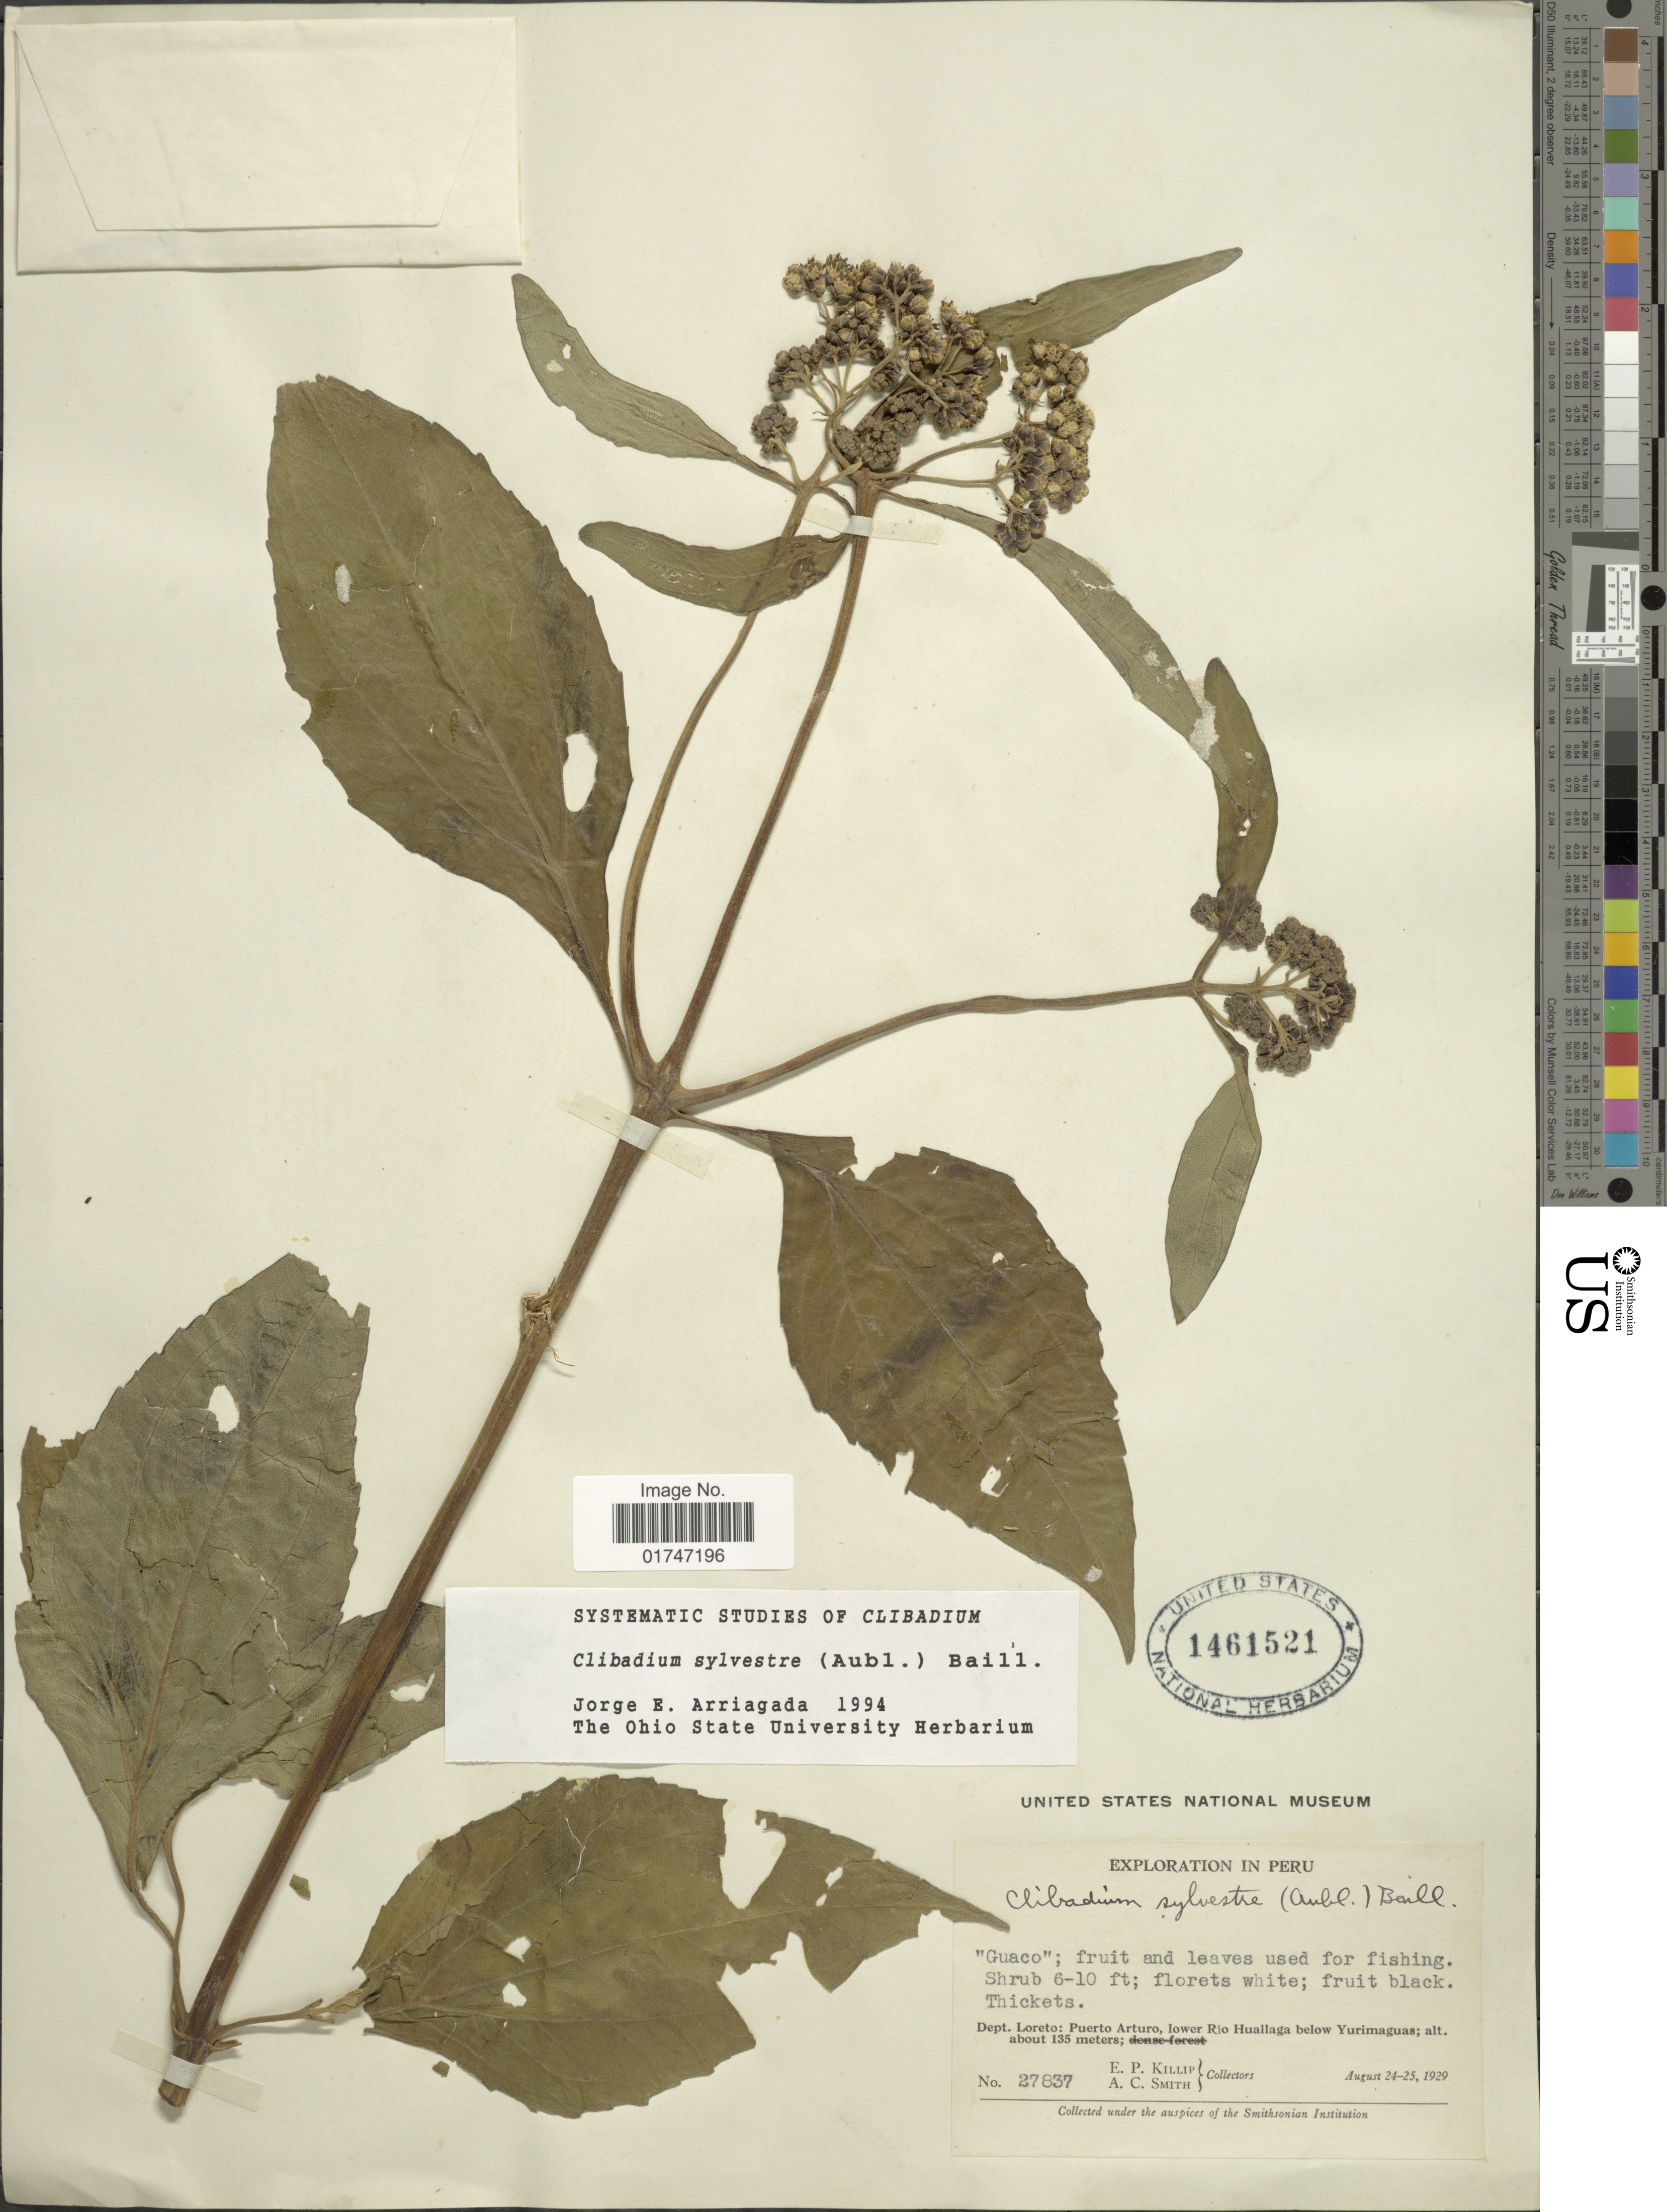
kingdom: Plantae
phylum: Tracheophyta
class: Magnoliopsida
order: Asterales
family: Asteraceae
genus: Clibadium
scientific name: Clibadium sylvestre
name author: (Aubl.) Baill.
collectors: E. P. Killip & A. C. Smith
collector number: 27837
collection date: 1929-08-24/1929-08-25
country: Peru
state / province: Loreto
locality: Dept. Loreto: Puerto Arturo, lower Rio Huallaga below Yurimaguas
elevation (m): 135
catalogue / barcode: US 1461521